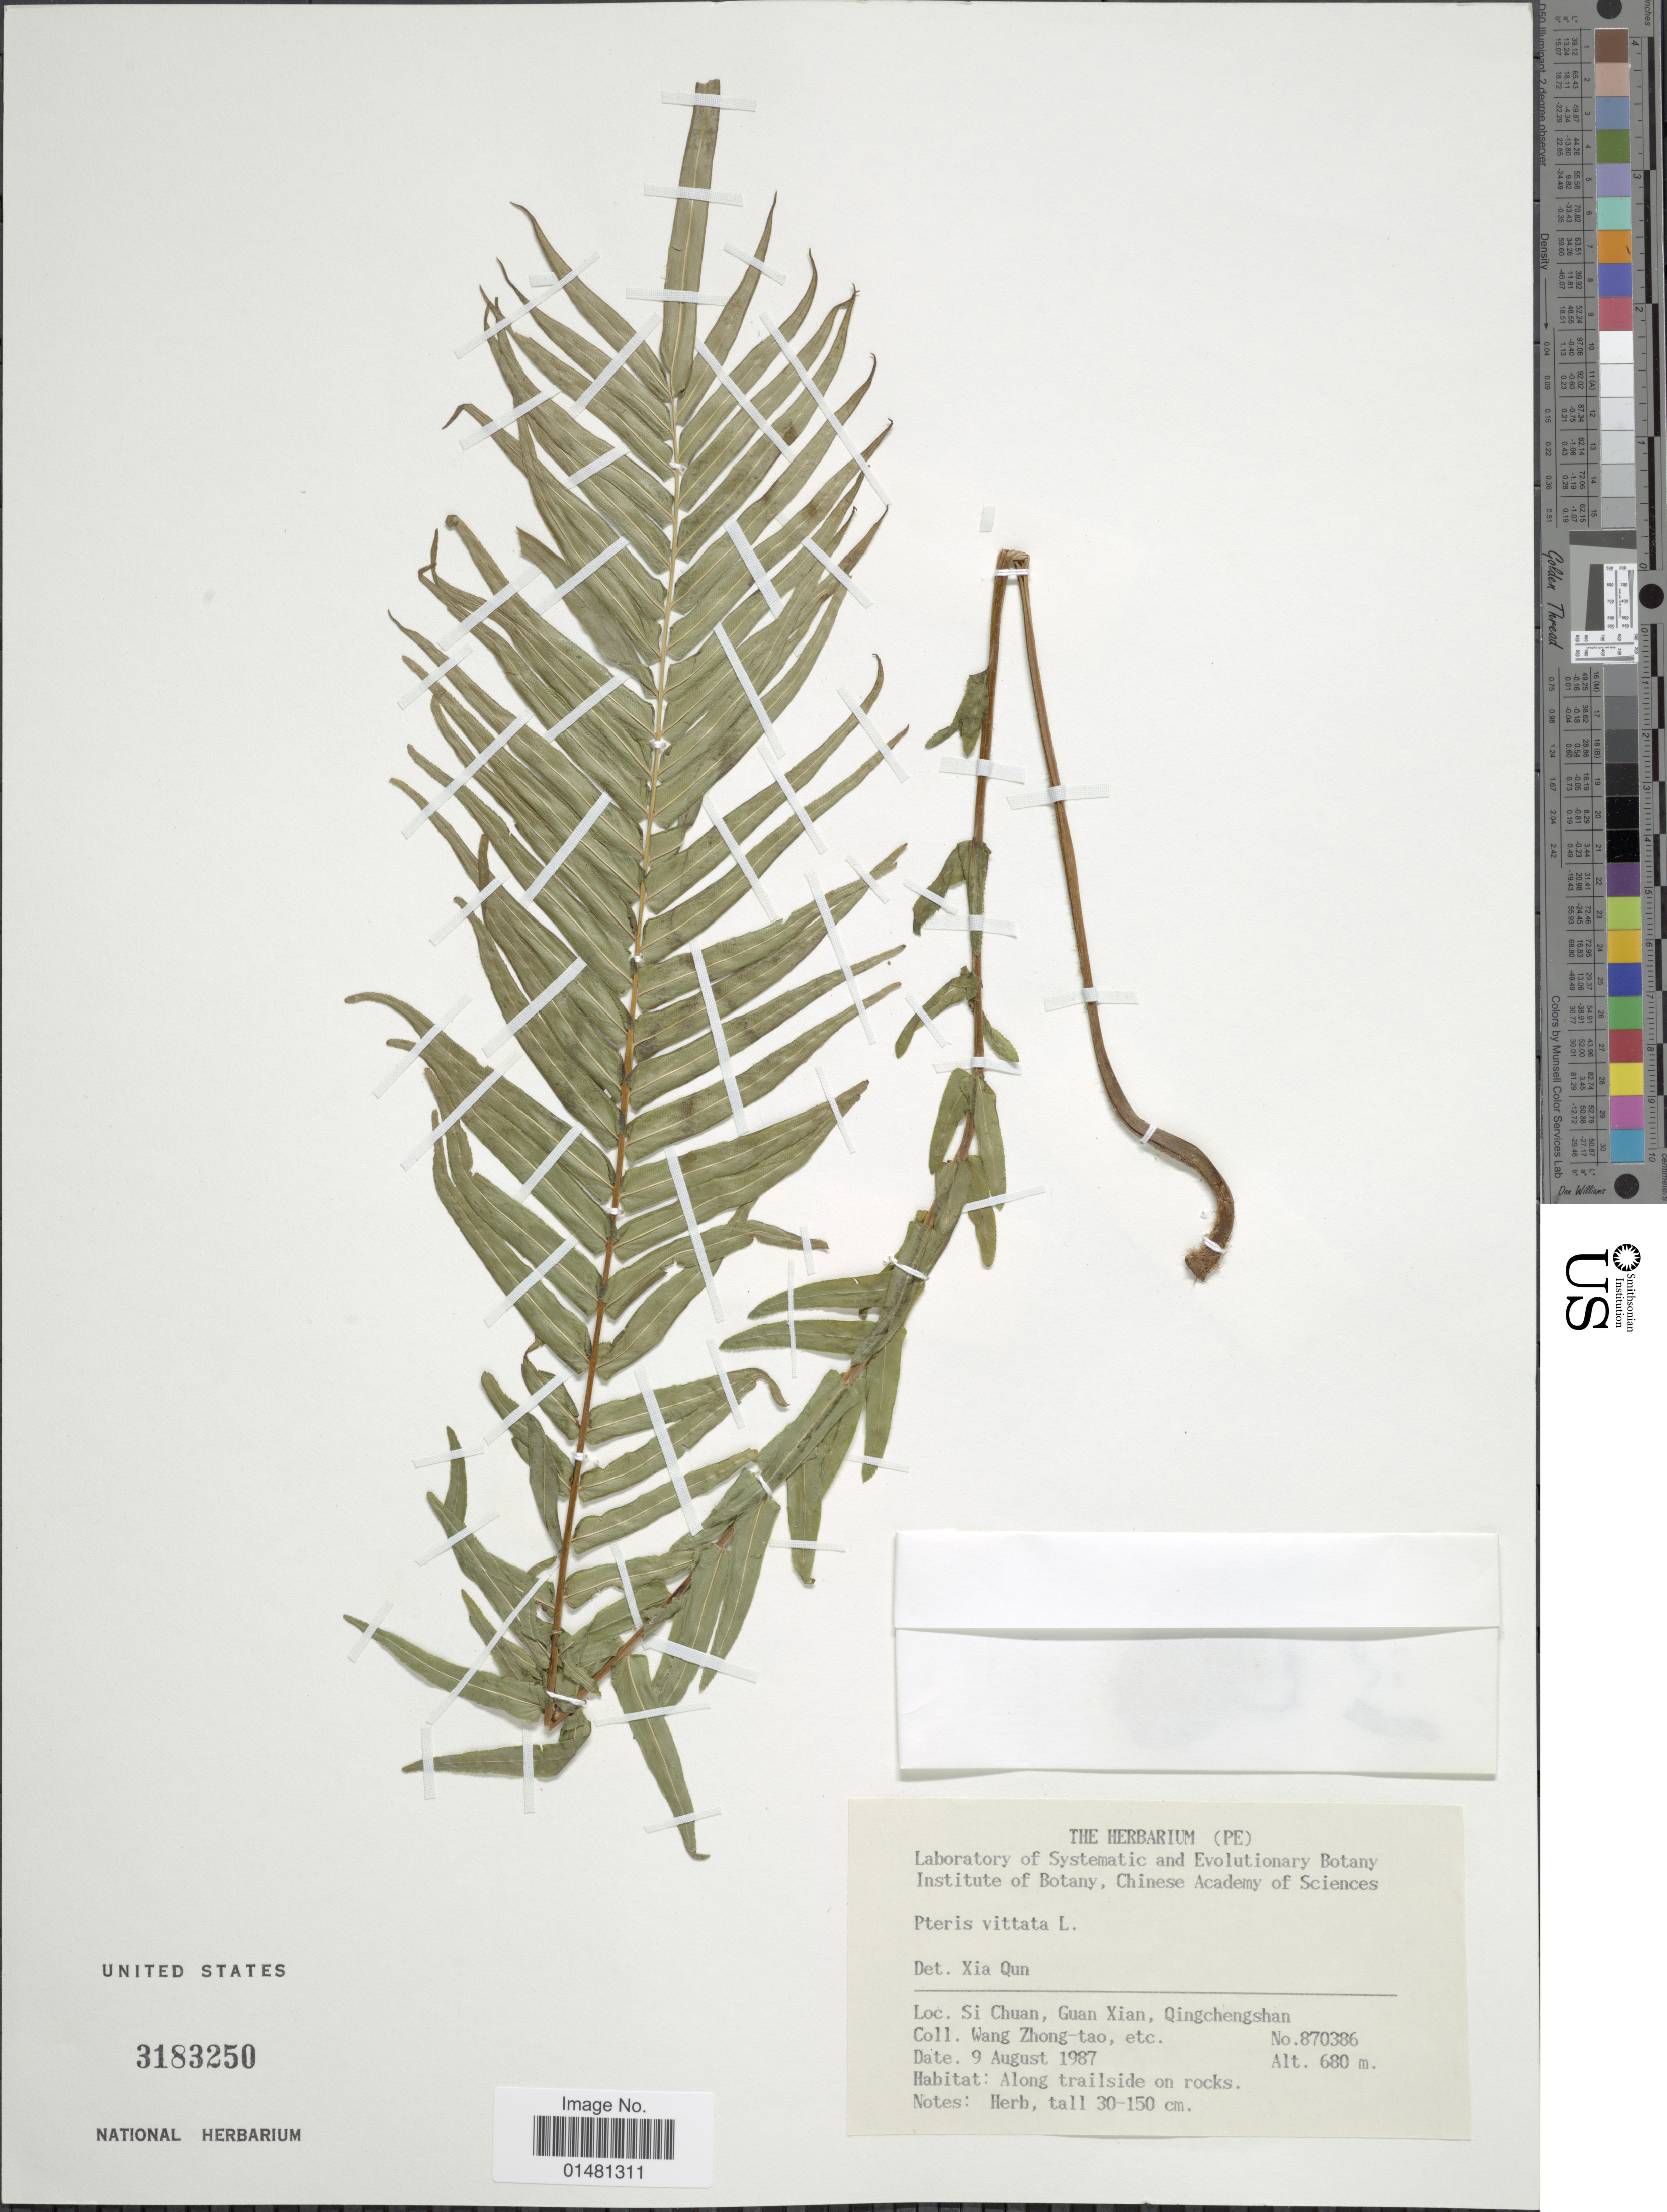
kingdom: Plantae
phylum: Tracheophyta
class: Polypodiopsida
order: Polypodiales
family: Pteridaceae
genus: Pteris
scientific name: Pteris vittata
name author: L.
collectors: W. Zhong-Tao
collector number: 870386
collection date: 1987-08-09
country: China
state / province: Sichuan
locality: Guan Xian, Qingschengshan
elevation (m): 680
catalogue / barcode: US 3183250